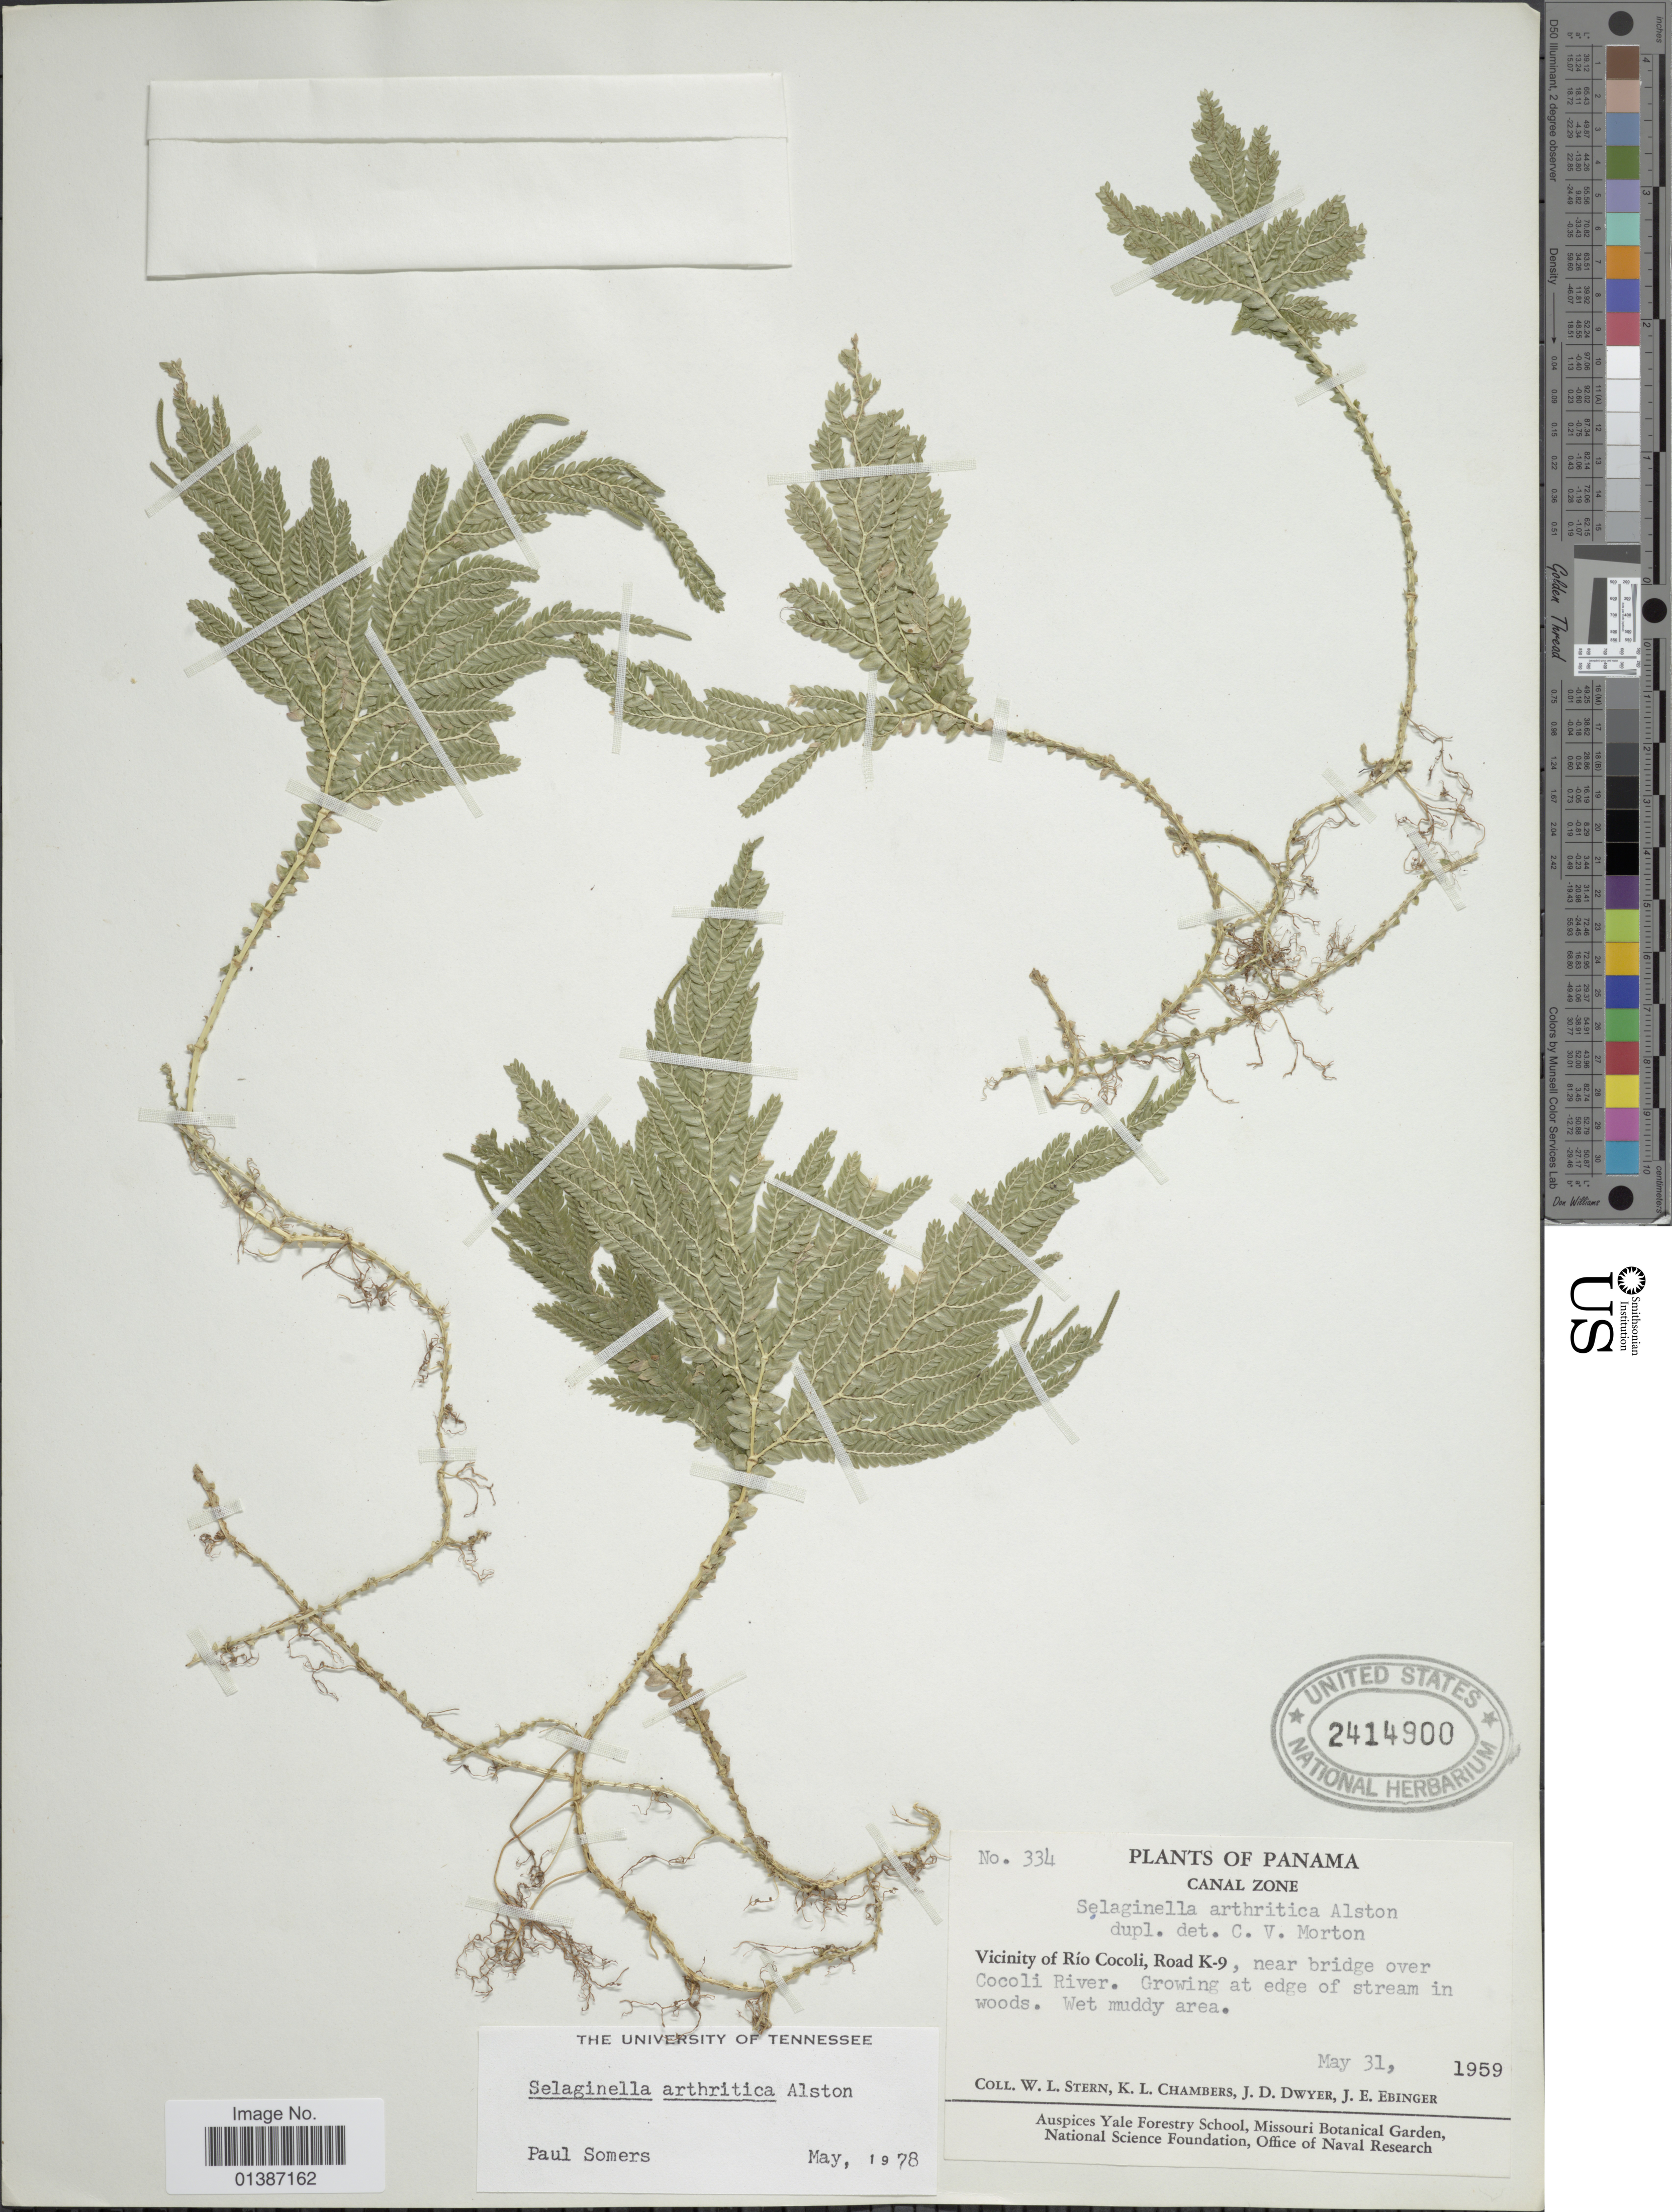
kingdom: Plantae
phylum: Tracheophyta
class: Lycopodiopsida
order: Selaginellales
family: Selaginellaceae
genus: Selaginella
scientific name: Selaginella arthritica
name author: Alston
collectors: W. L. Stern, K. Chambers, J. D. Dwyer & J. Ebinger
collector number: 334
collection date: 1959-05-31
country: Panama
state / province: Panamá Oeste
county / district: Canal Zone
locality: Vicinity of Río Cocoli, Road K-9, near bridge over Cocoli River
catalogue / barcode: US 2414900